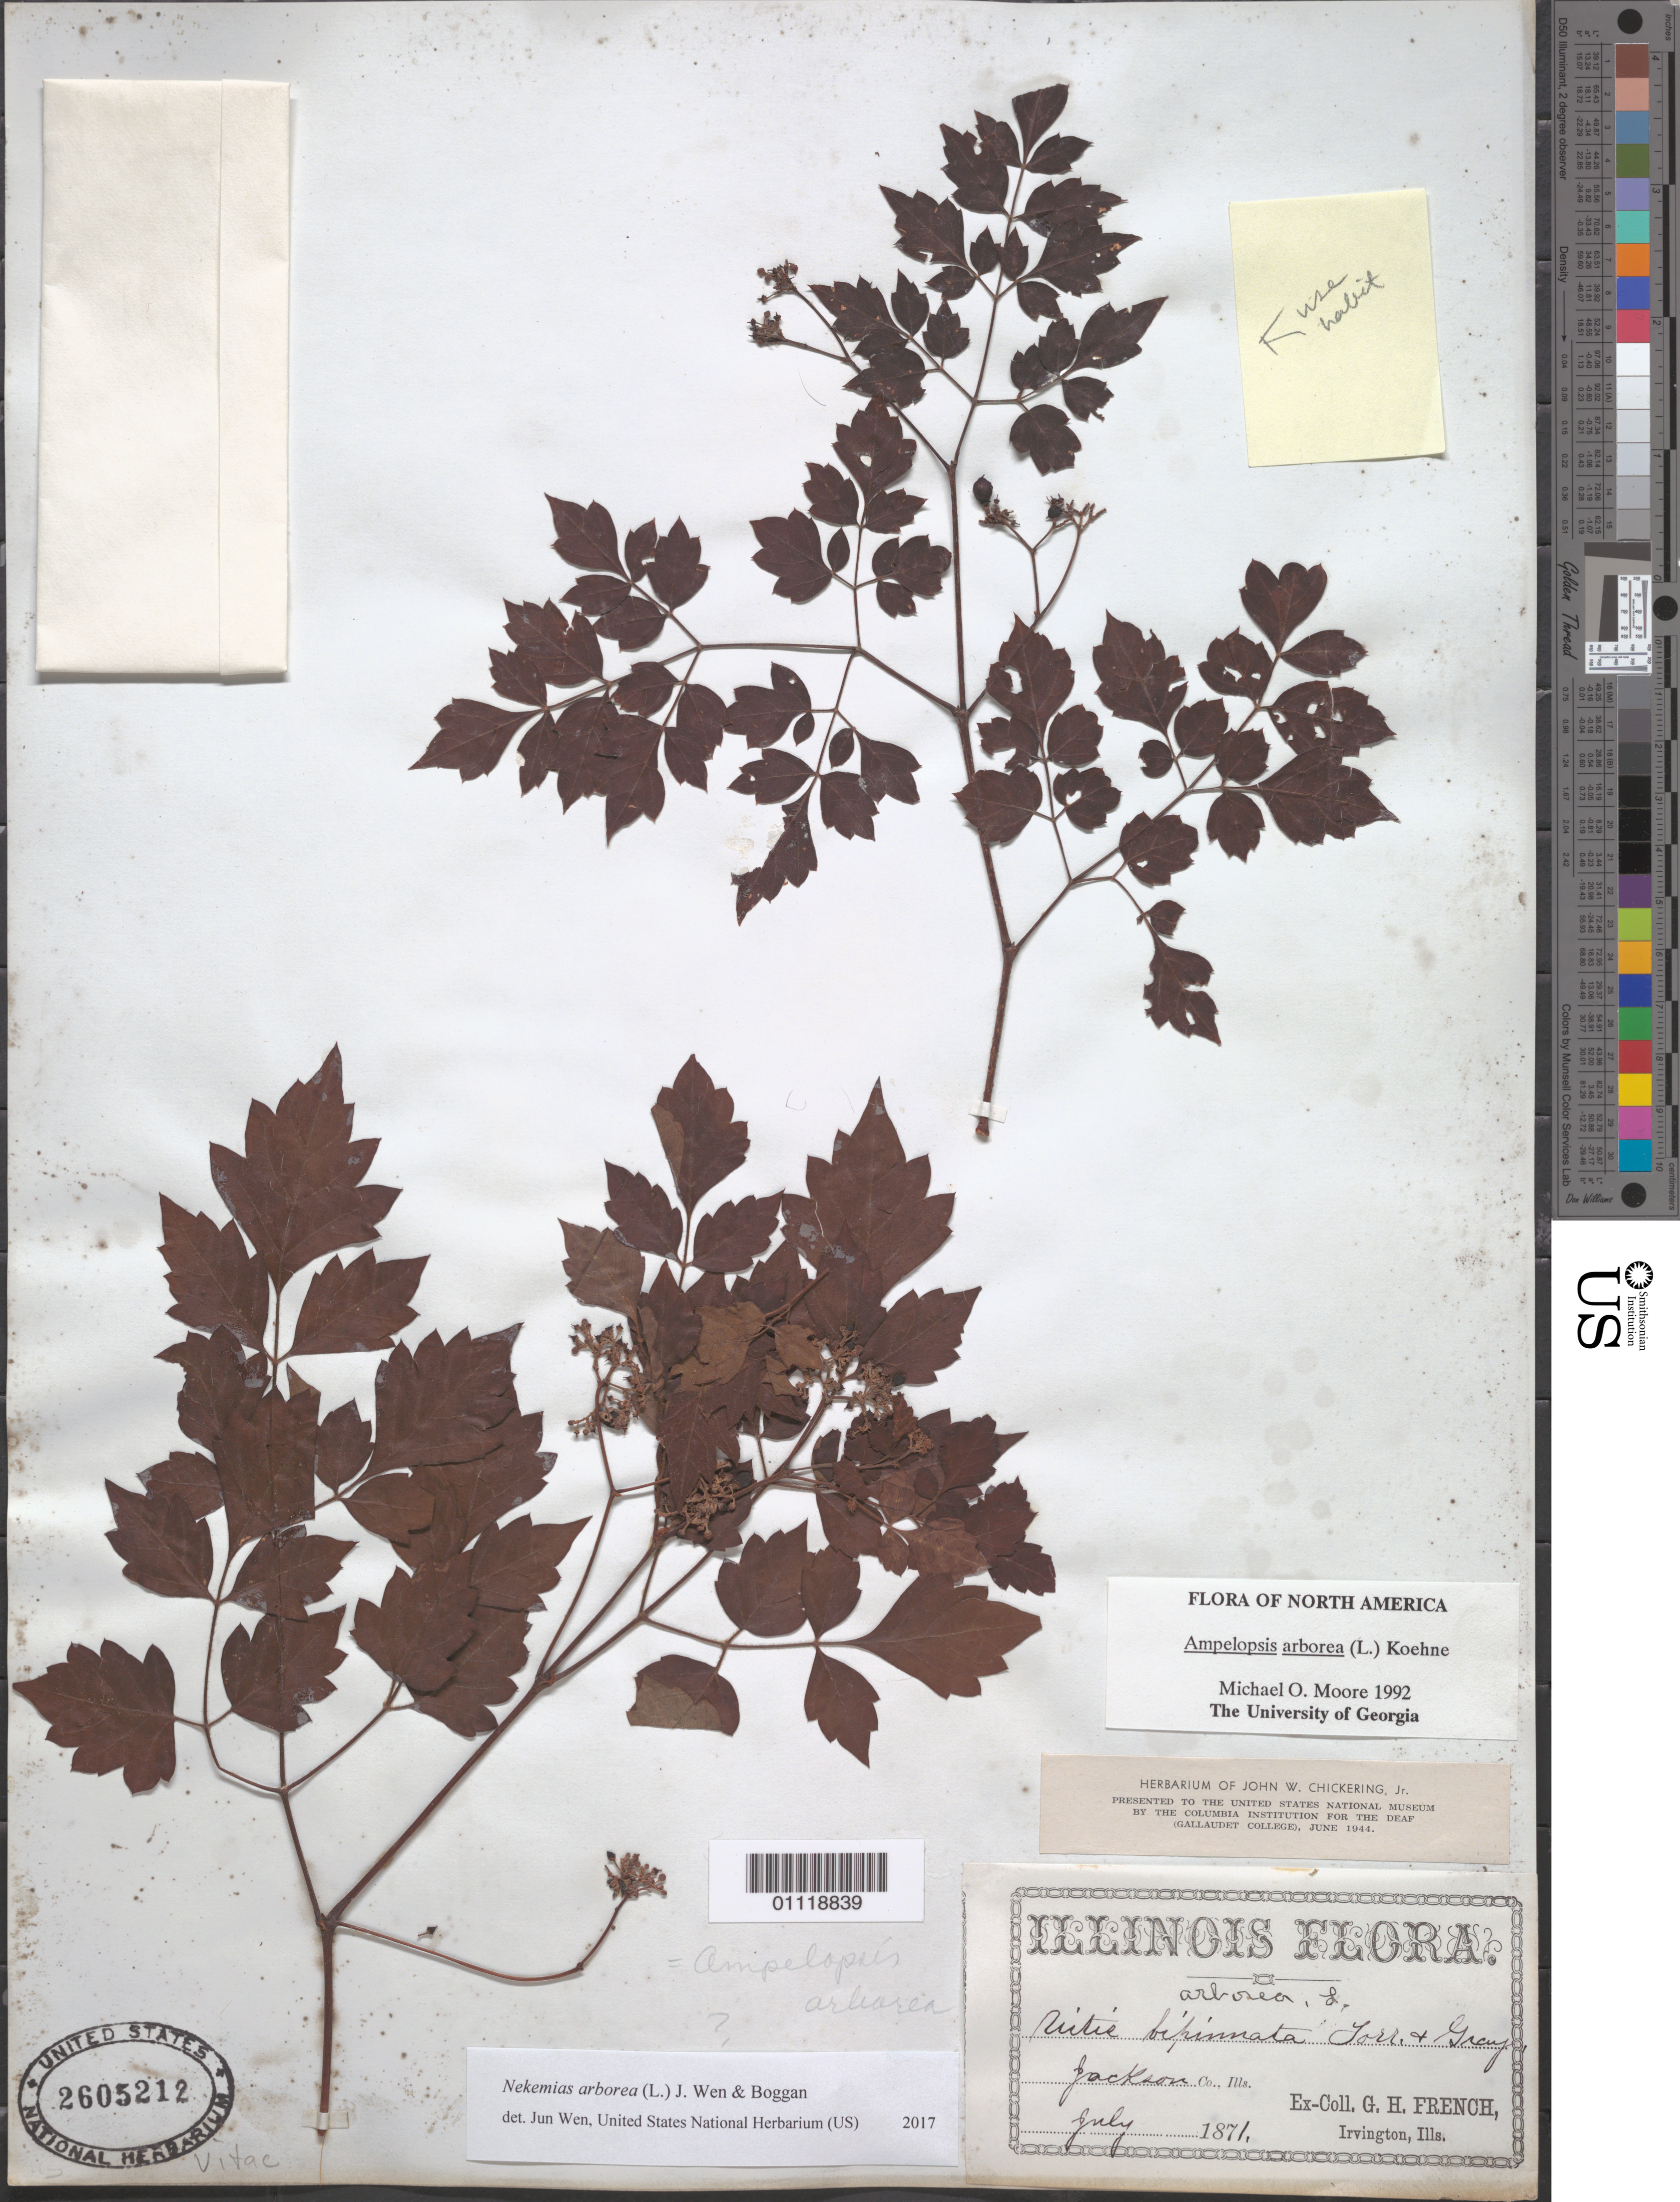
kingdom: Plantae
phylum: Tracheophyta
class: Magnoliopsida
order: Vitales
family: Vitaceae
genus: Ampelopsis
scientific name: Ampelopsis arborea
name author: (L.) Koehne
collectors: G. H. French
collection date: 1871-07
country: United States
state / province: Illinois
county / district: Jackson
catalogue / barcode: US 2605212